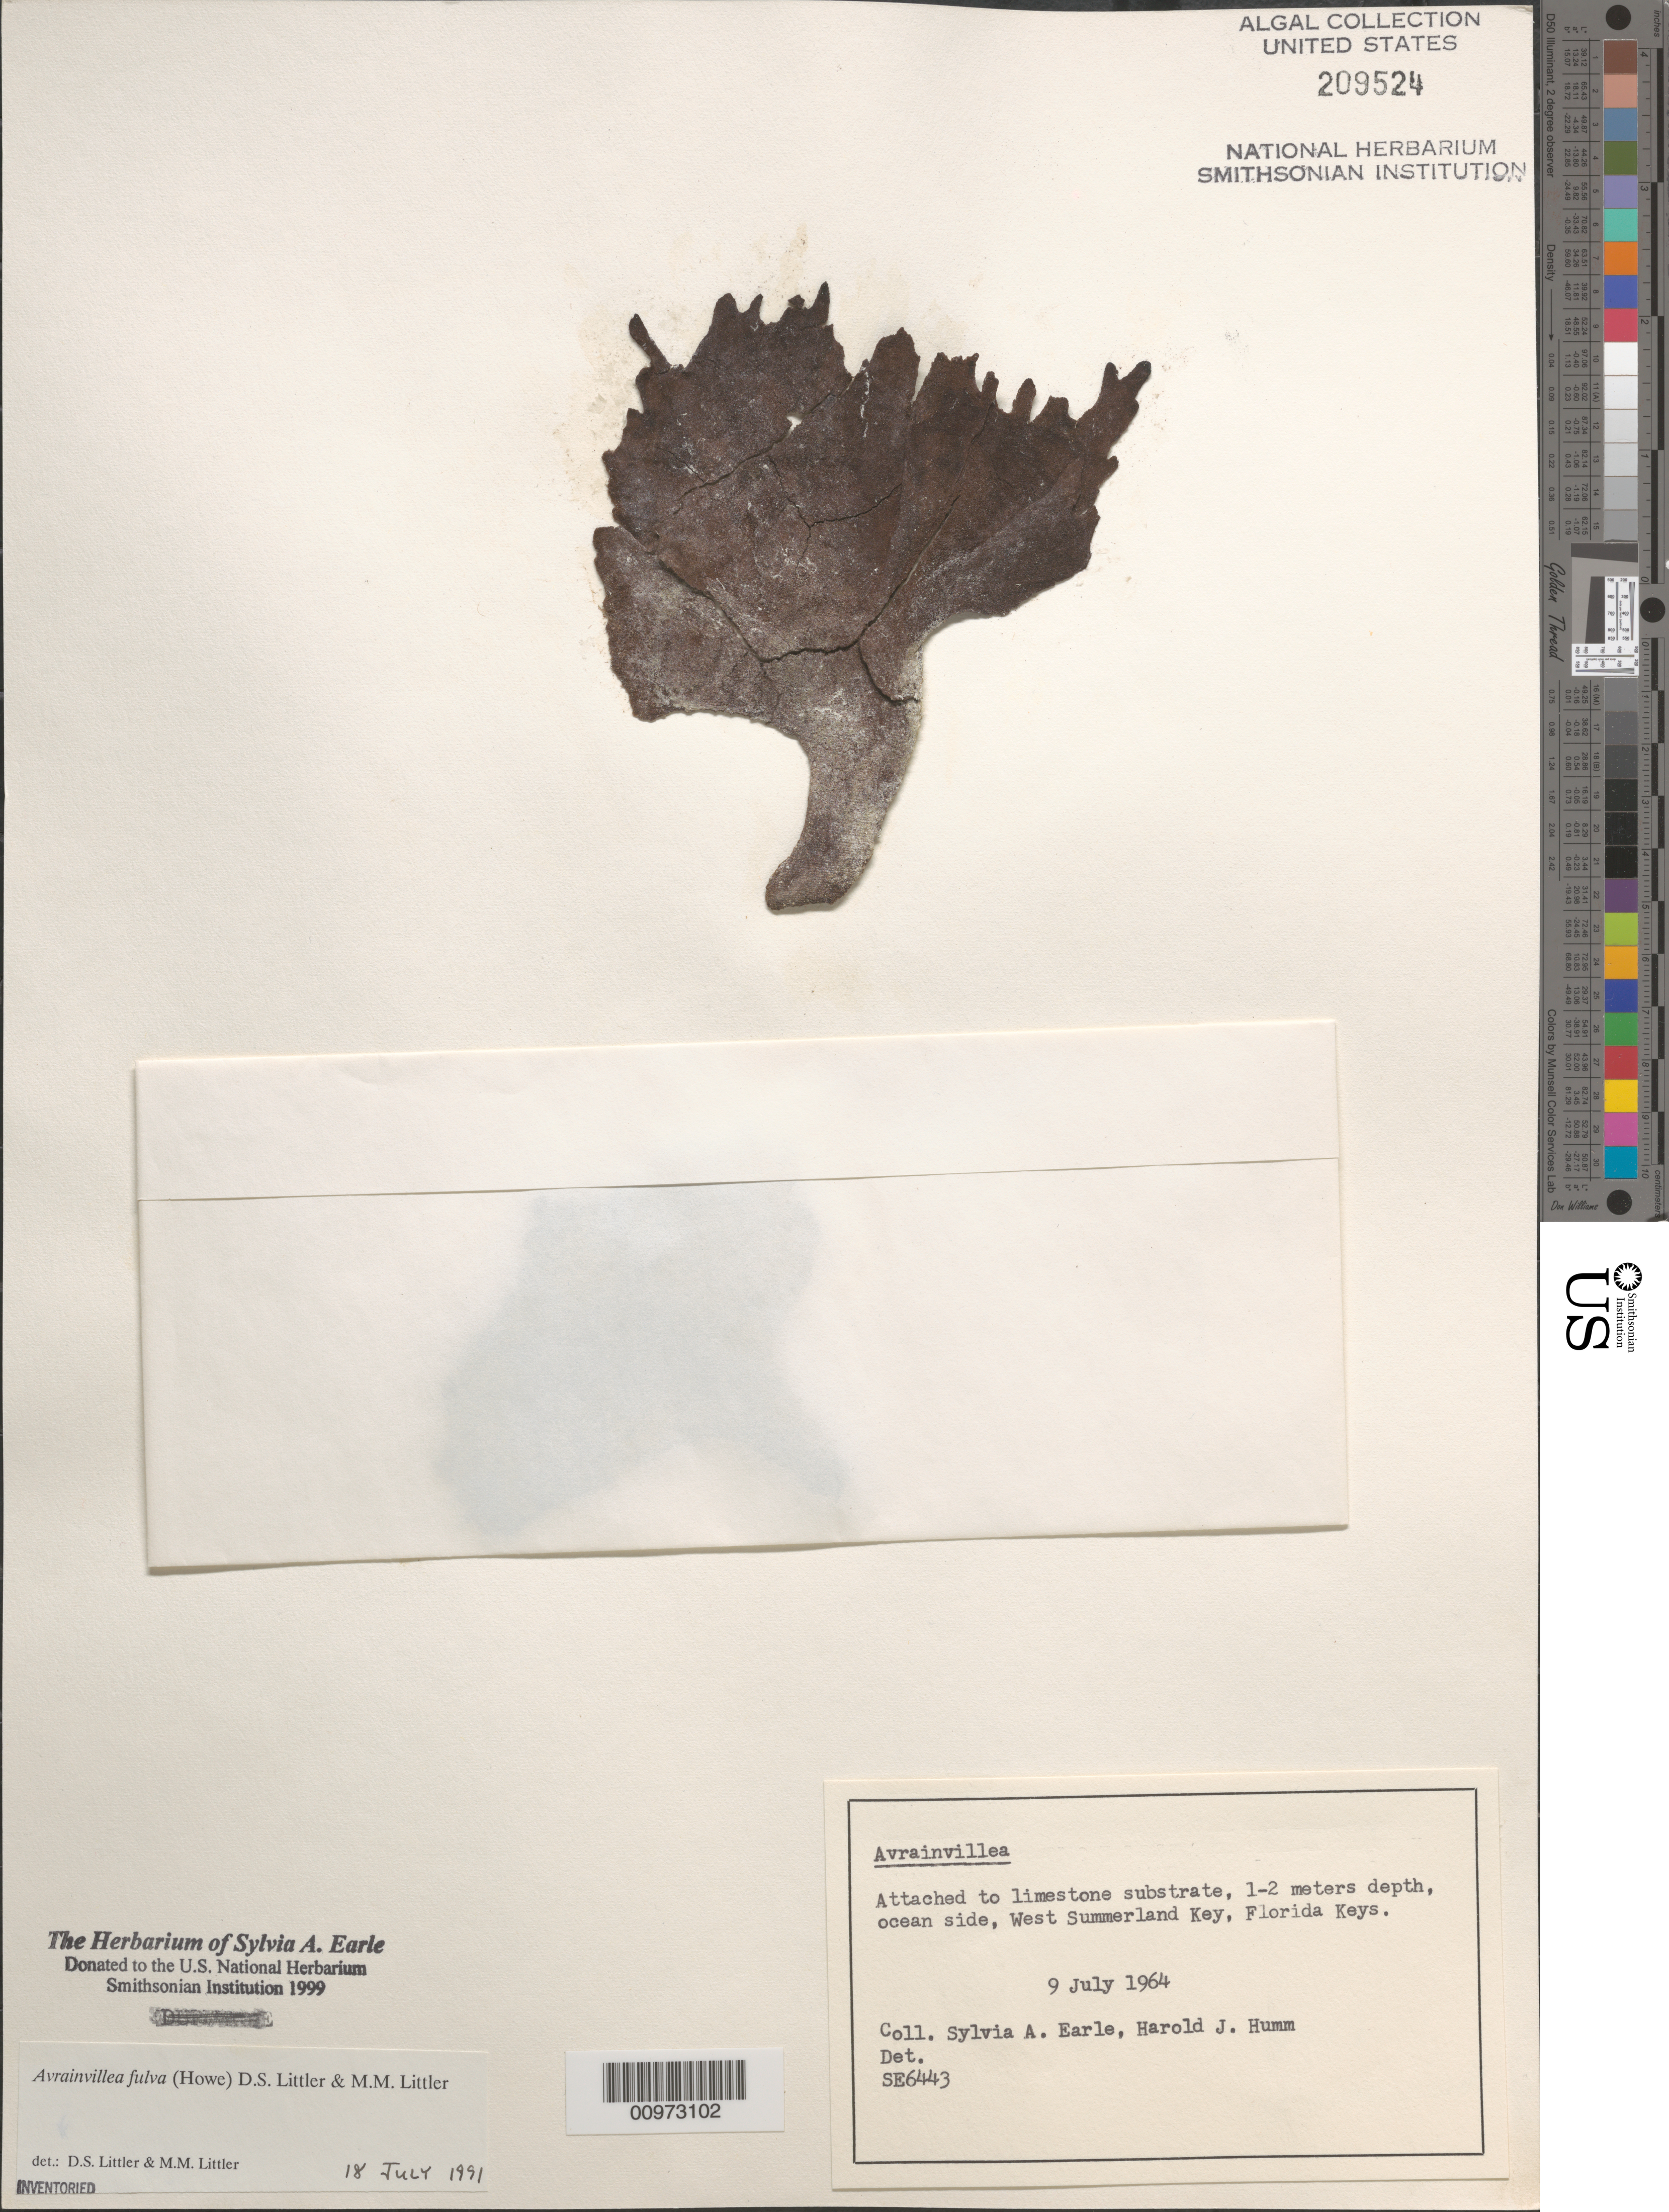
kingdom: Plantae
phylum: Chlorophyta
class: Ulvophyceae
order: Bryopsidales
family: Dichotomosiphonaceae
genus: Avrainvillea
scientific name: Avrainvillea fulva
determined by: Littler, D. S.; Littler, M. M.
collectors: S. A. Earle & H. J. Humm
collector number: se 6443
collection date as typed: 09 Jul 1964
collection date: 1964-07-09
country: United States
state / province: Florida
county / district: Monroe County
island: West Summerland Key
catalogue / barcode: US 209524